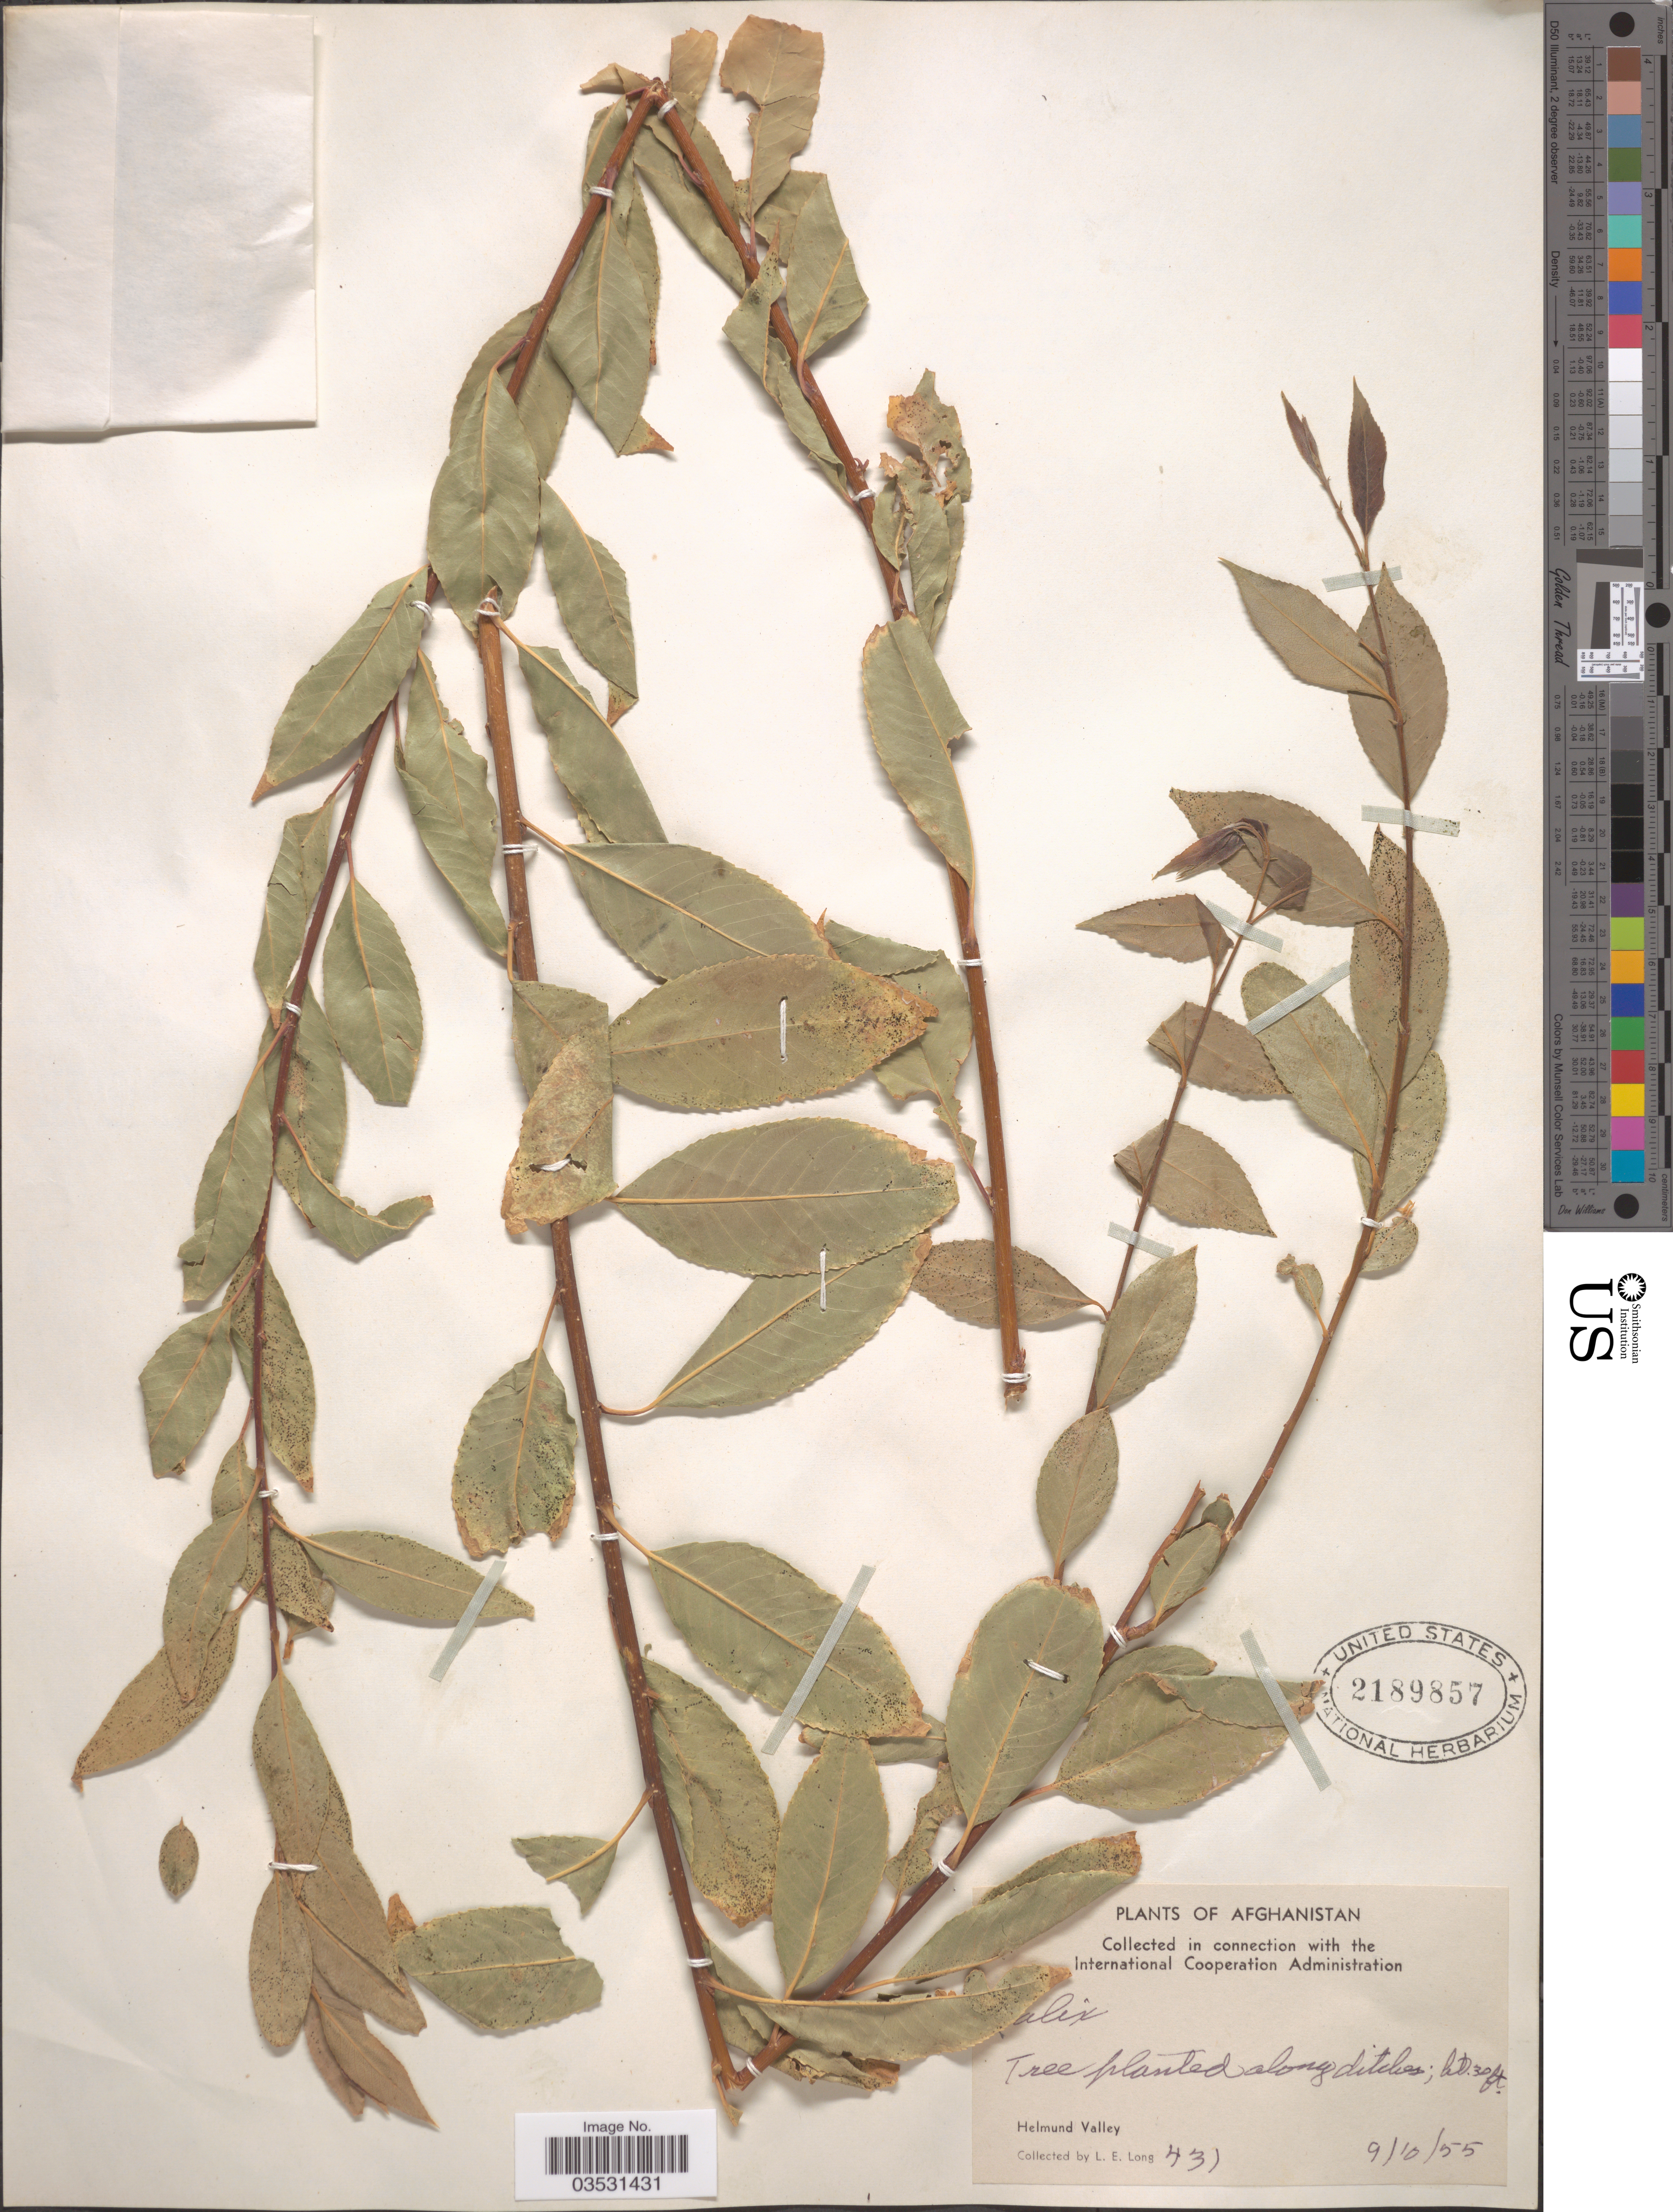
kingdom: Plantae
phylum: Tracheophyta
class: Magnoliopsida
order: Malpighiales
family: Salicaceae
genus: Salix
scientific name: Salix cordata x S. sericea Marshall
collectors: L. E. Long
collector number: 431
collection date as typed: Transcribed d/m/y: 9/10/55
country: Afghanistan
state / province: Helmand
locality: Helmund Valley.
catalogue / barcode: US 2189857